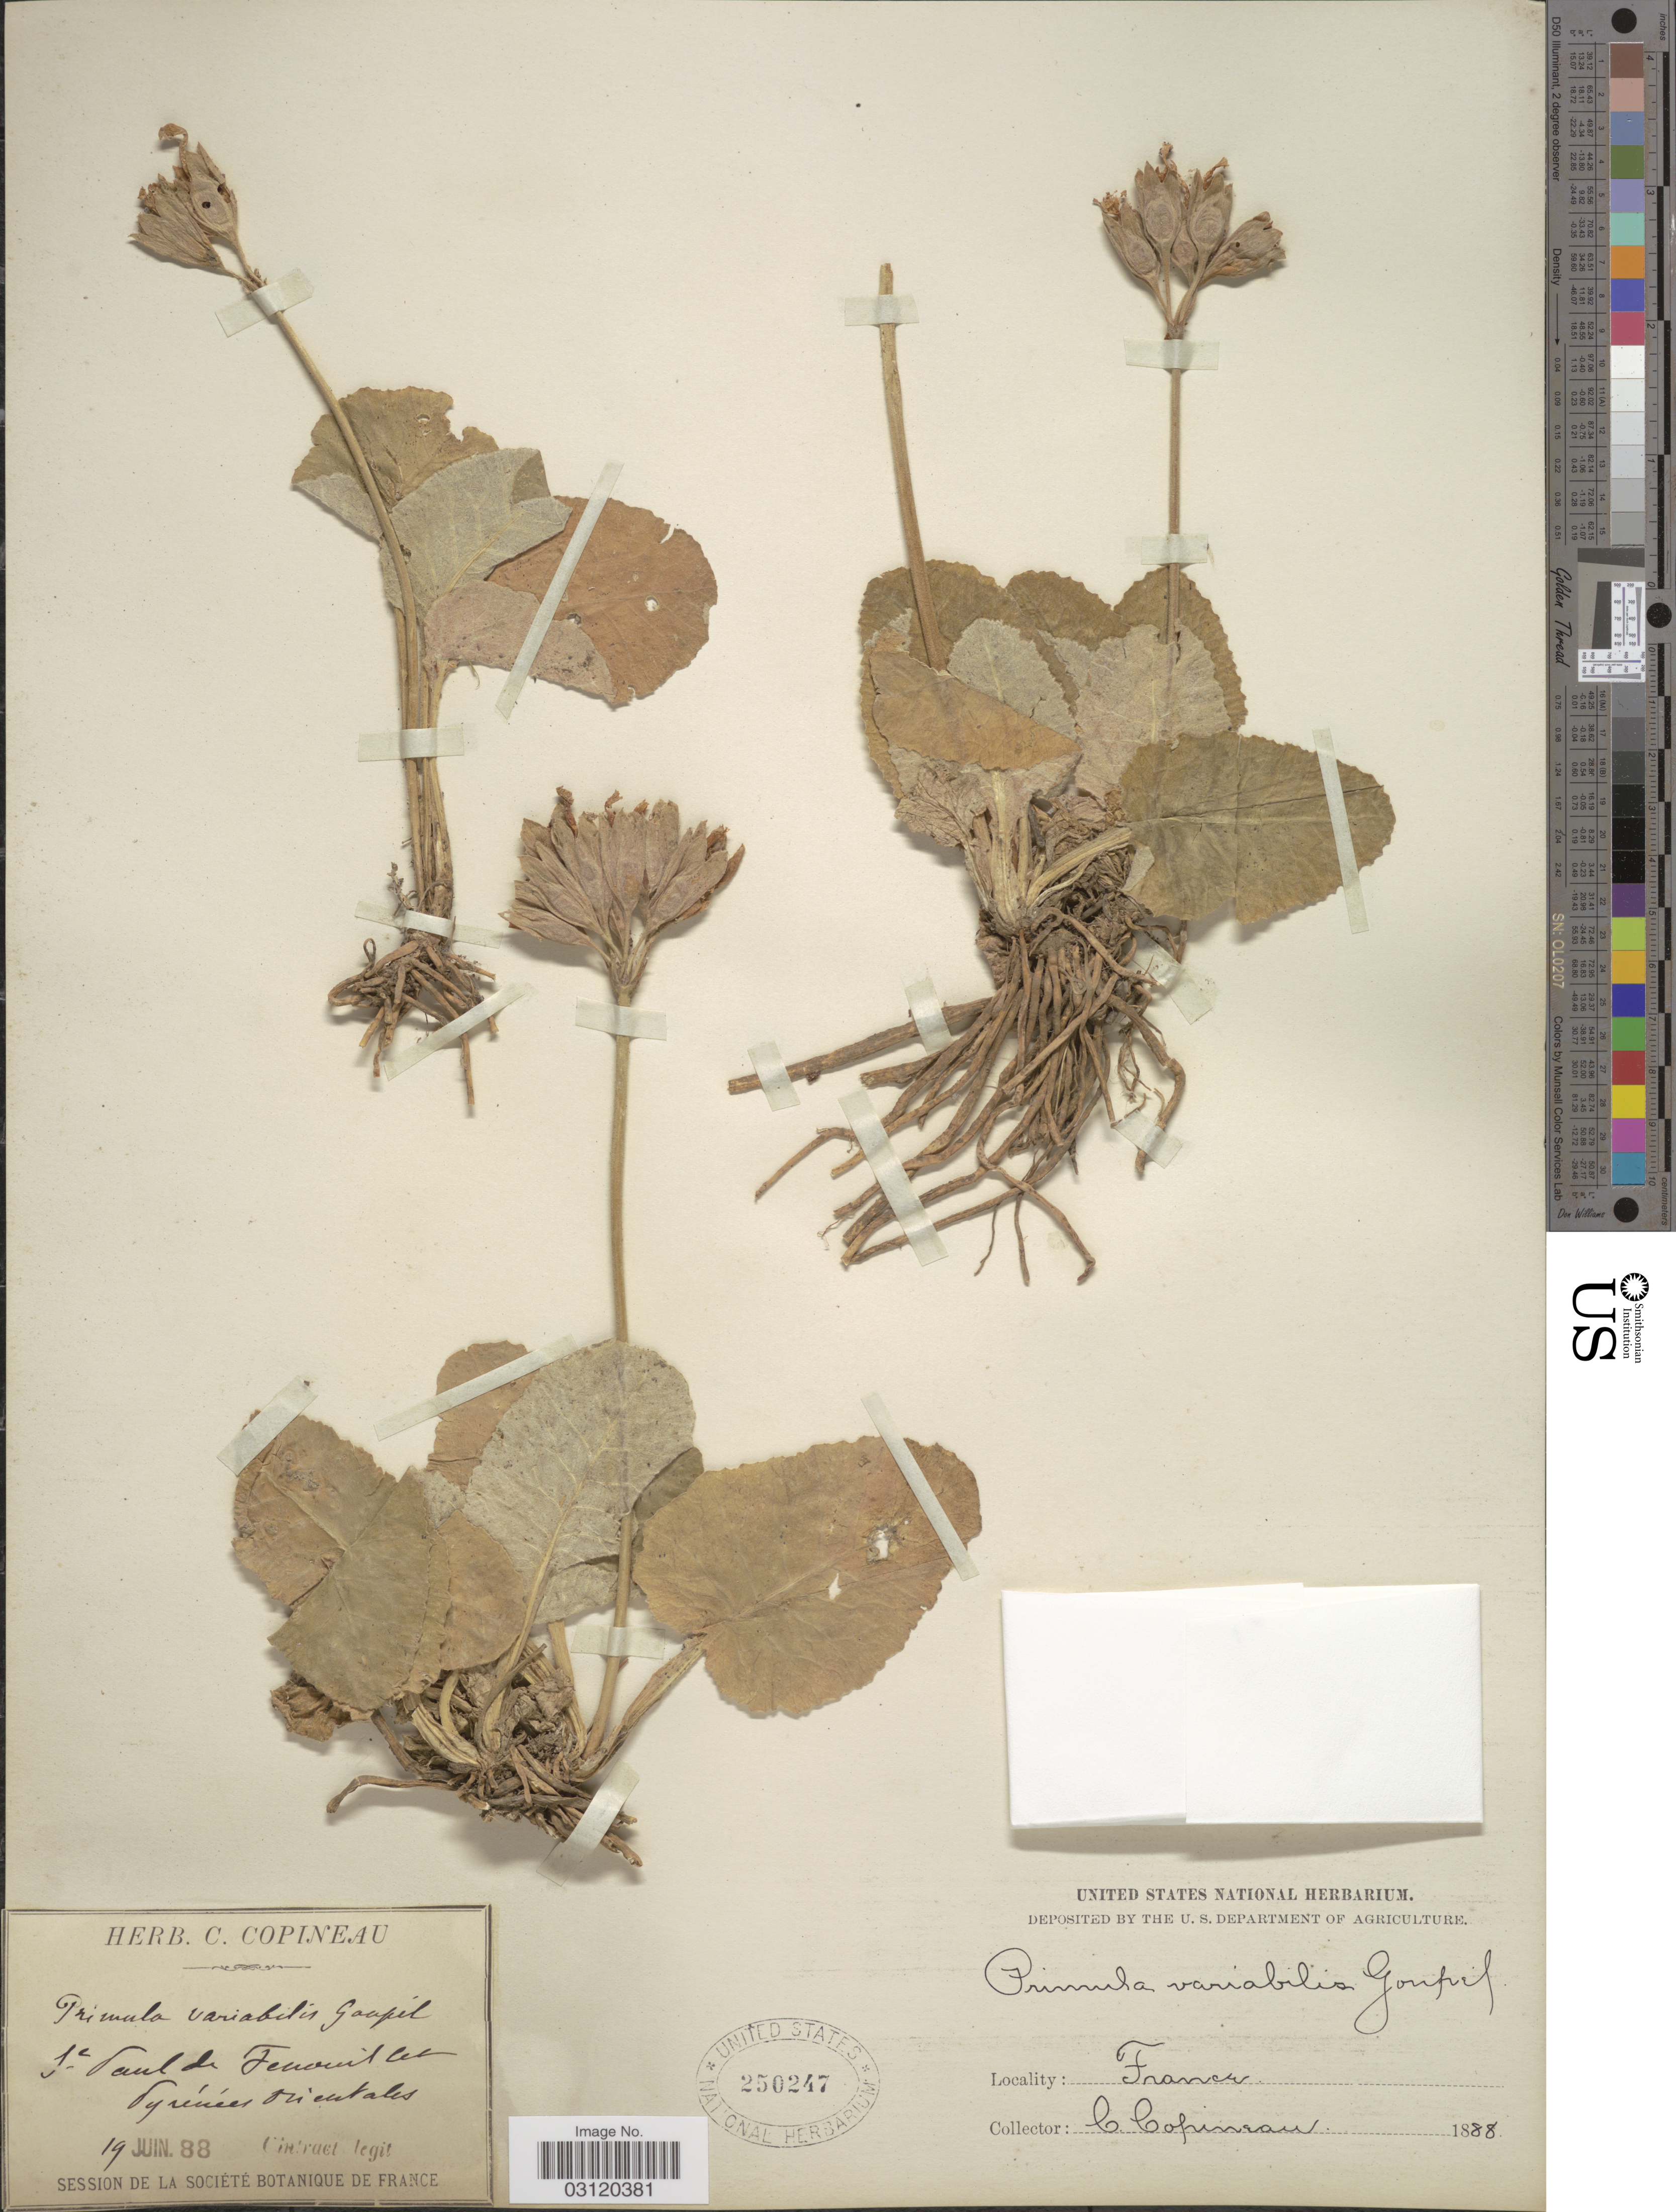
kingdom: Plantae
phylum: Tracheophyta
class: Magnoliopsida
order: Ericales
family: Primulaceae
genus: Primula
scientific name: Primula x variabilis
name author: Goupil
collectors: C. Copineau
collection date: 1888-06-19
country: France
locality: Se Paul de Fenouit ces Pyrénées orientales.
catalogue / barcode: US 250247